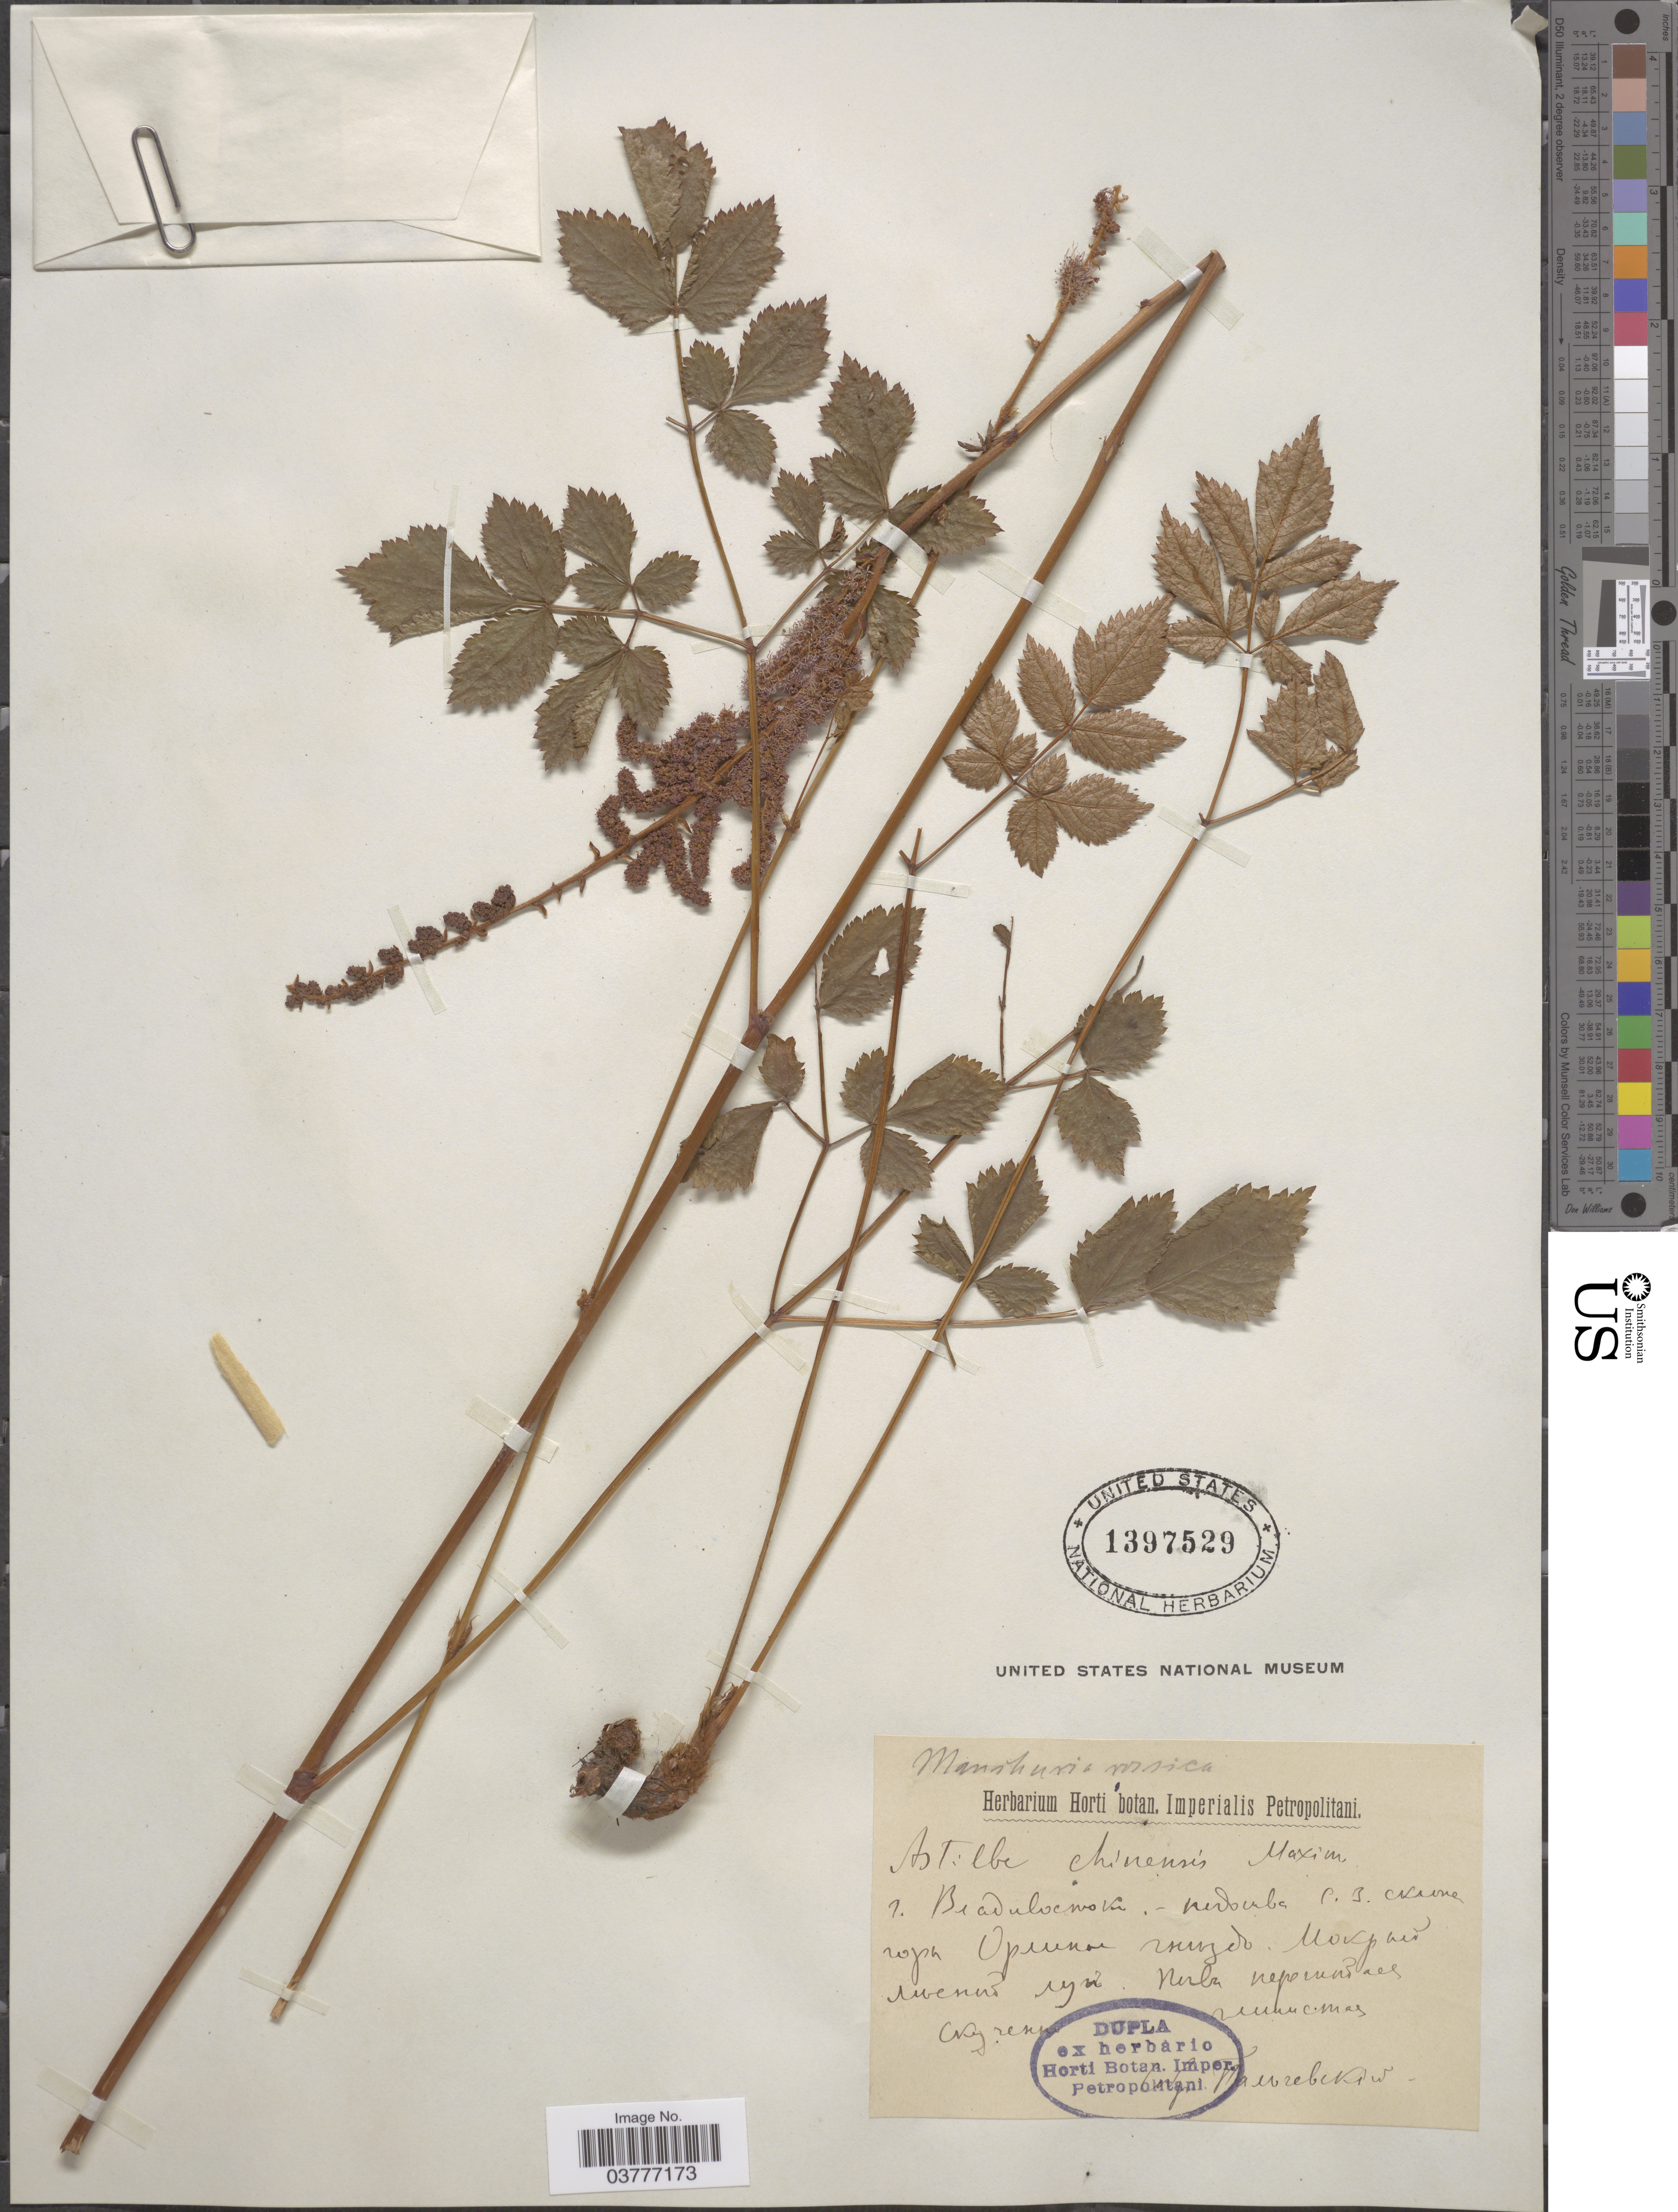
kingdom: Plantae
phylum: Tracheophyta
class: Magnoliopsida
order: Saxifragales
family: Saxifragaceae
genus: Astilbe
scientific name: Astilbe chinensis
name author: (Maxim.) Franch. & Sav.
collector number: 1*?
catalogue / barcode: US 1397529